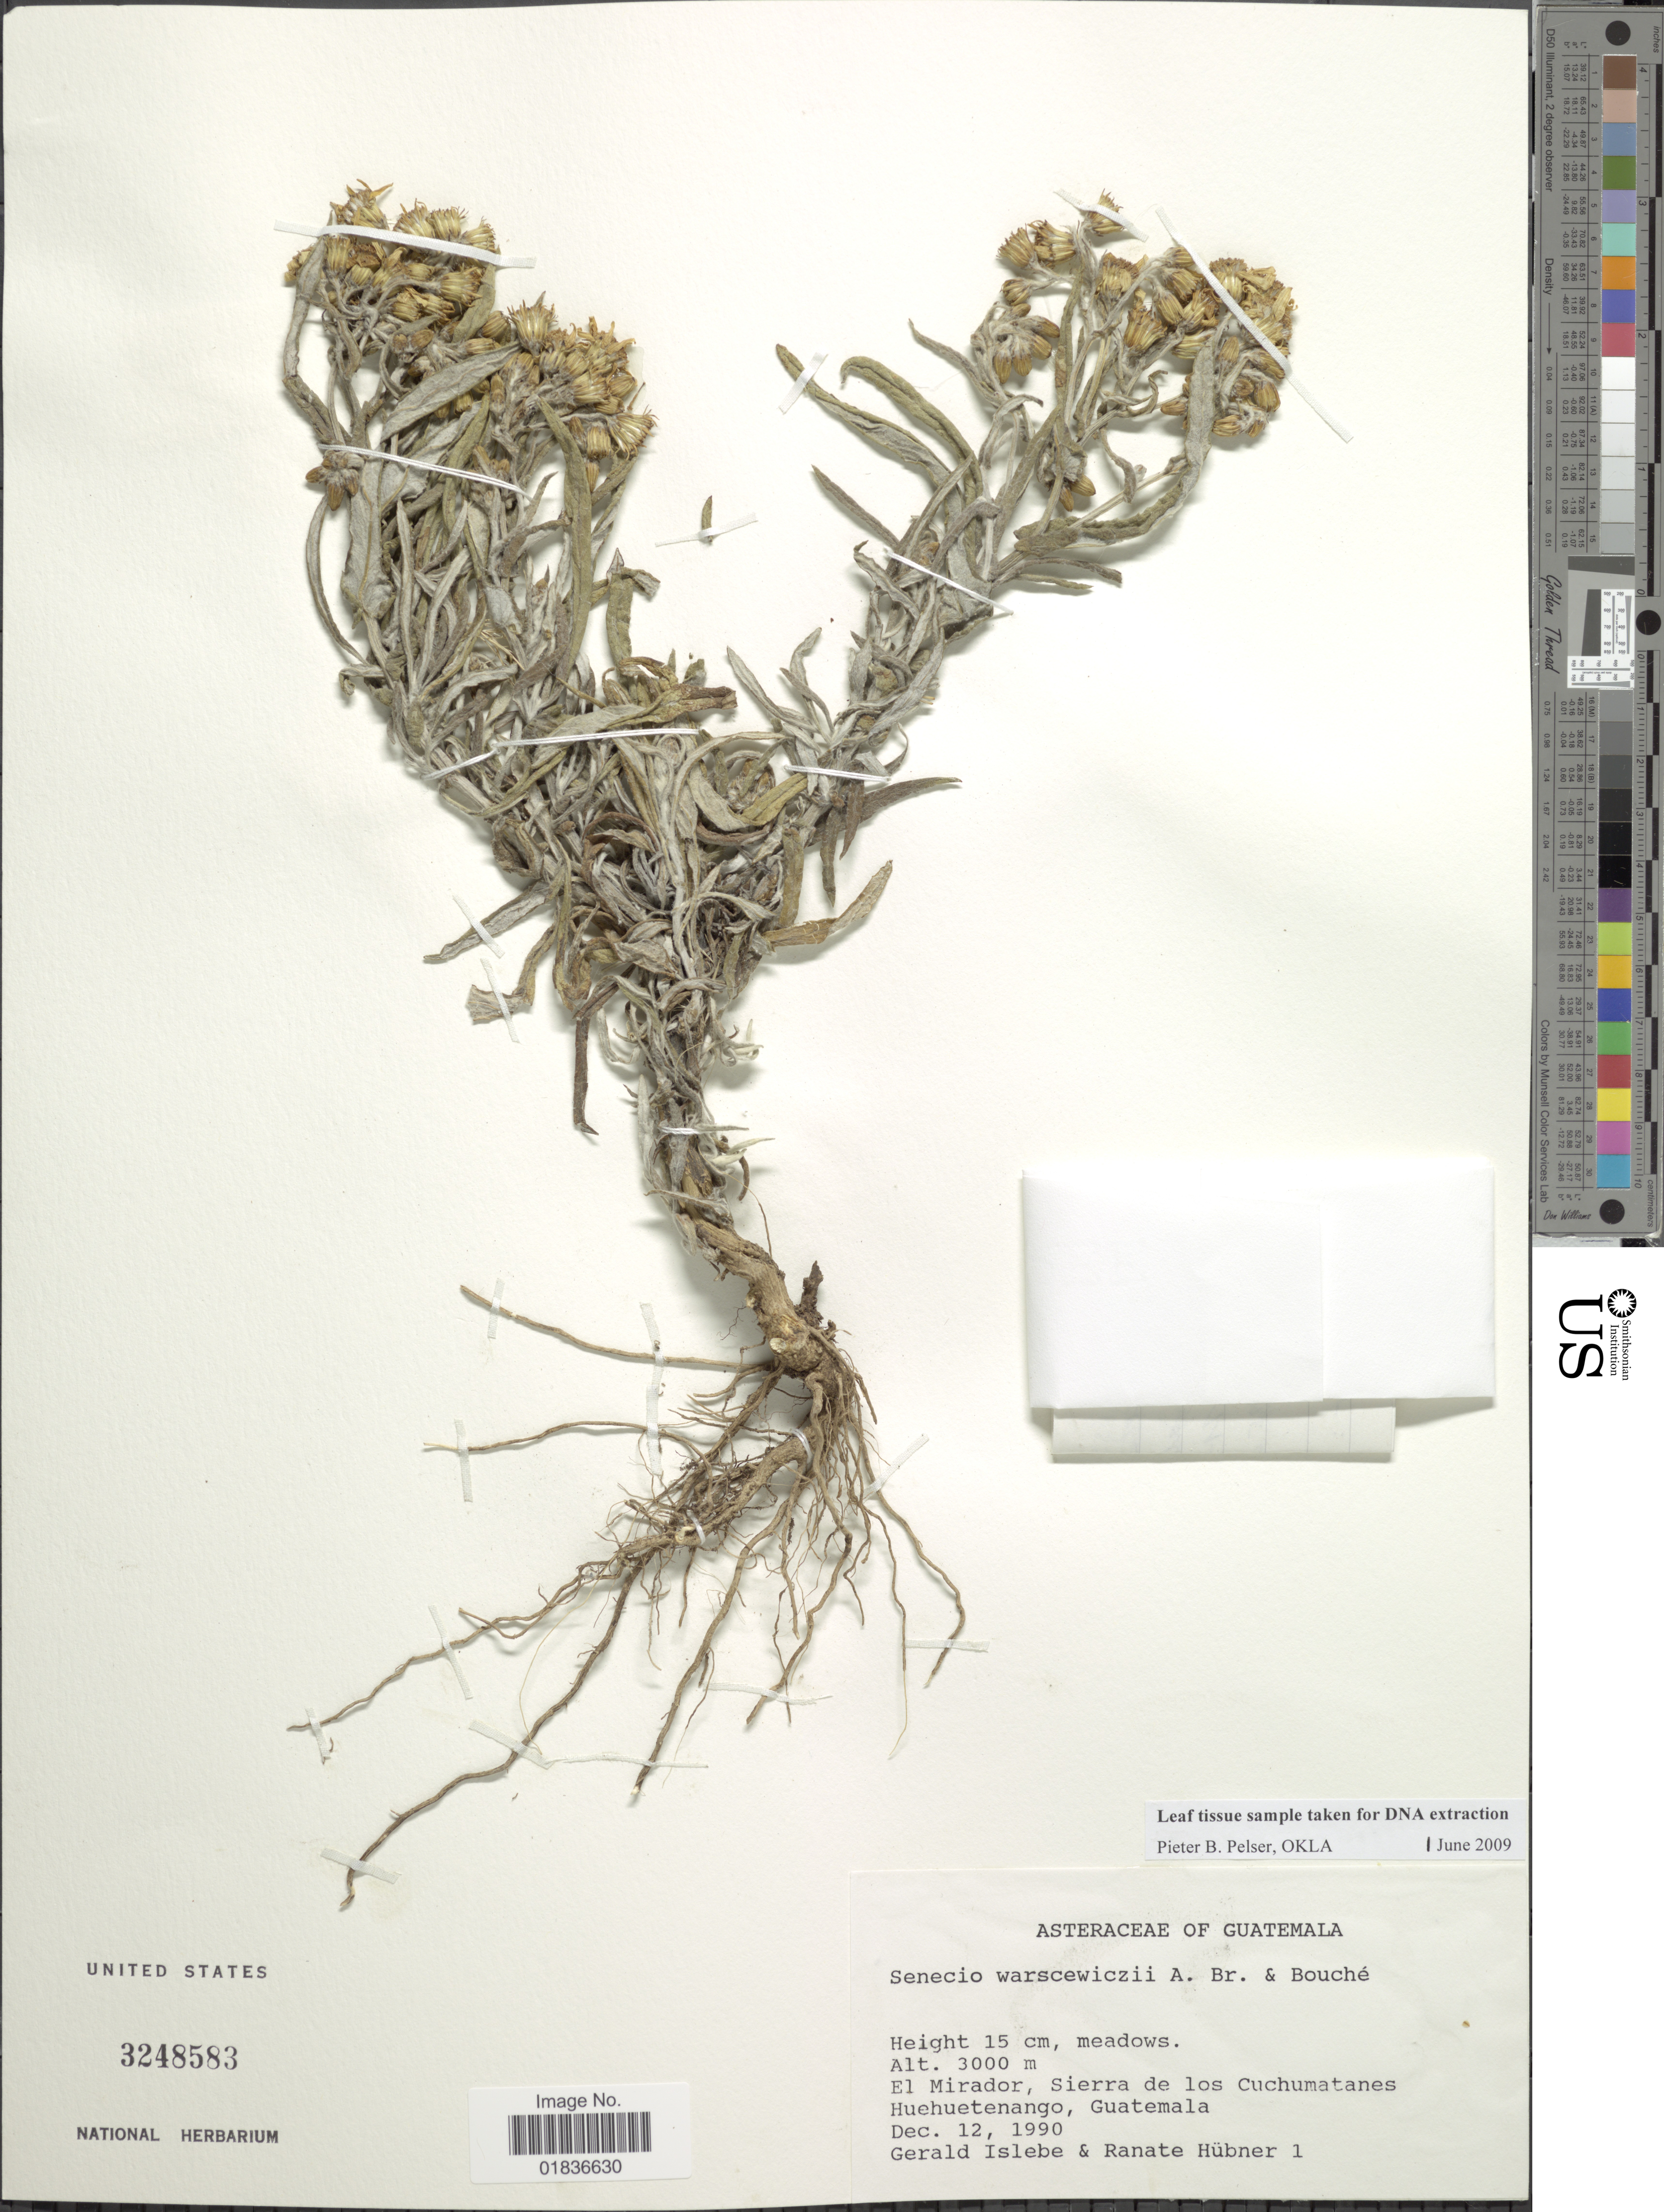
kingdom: Plantae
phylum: Tracheophyta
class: Magnoliopsida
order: Asterales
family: Asteraceae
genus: Senecio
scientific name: Senecio warszewiczii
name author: A. Braun & Bouché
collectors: G. Islebe & R. Hubner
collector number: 1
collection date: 1990-12-12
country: Guatemala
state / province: Huehuetenango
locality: El Mirador, Sierra de los Cuichumatanes Huehuetenango,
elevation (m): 3000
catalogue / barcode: US 3248583